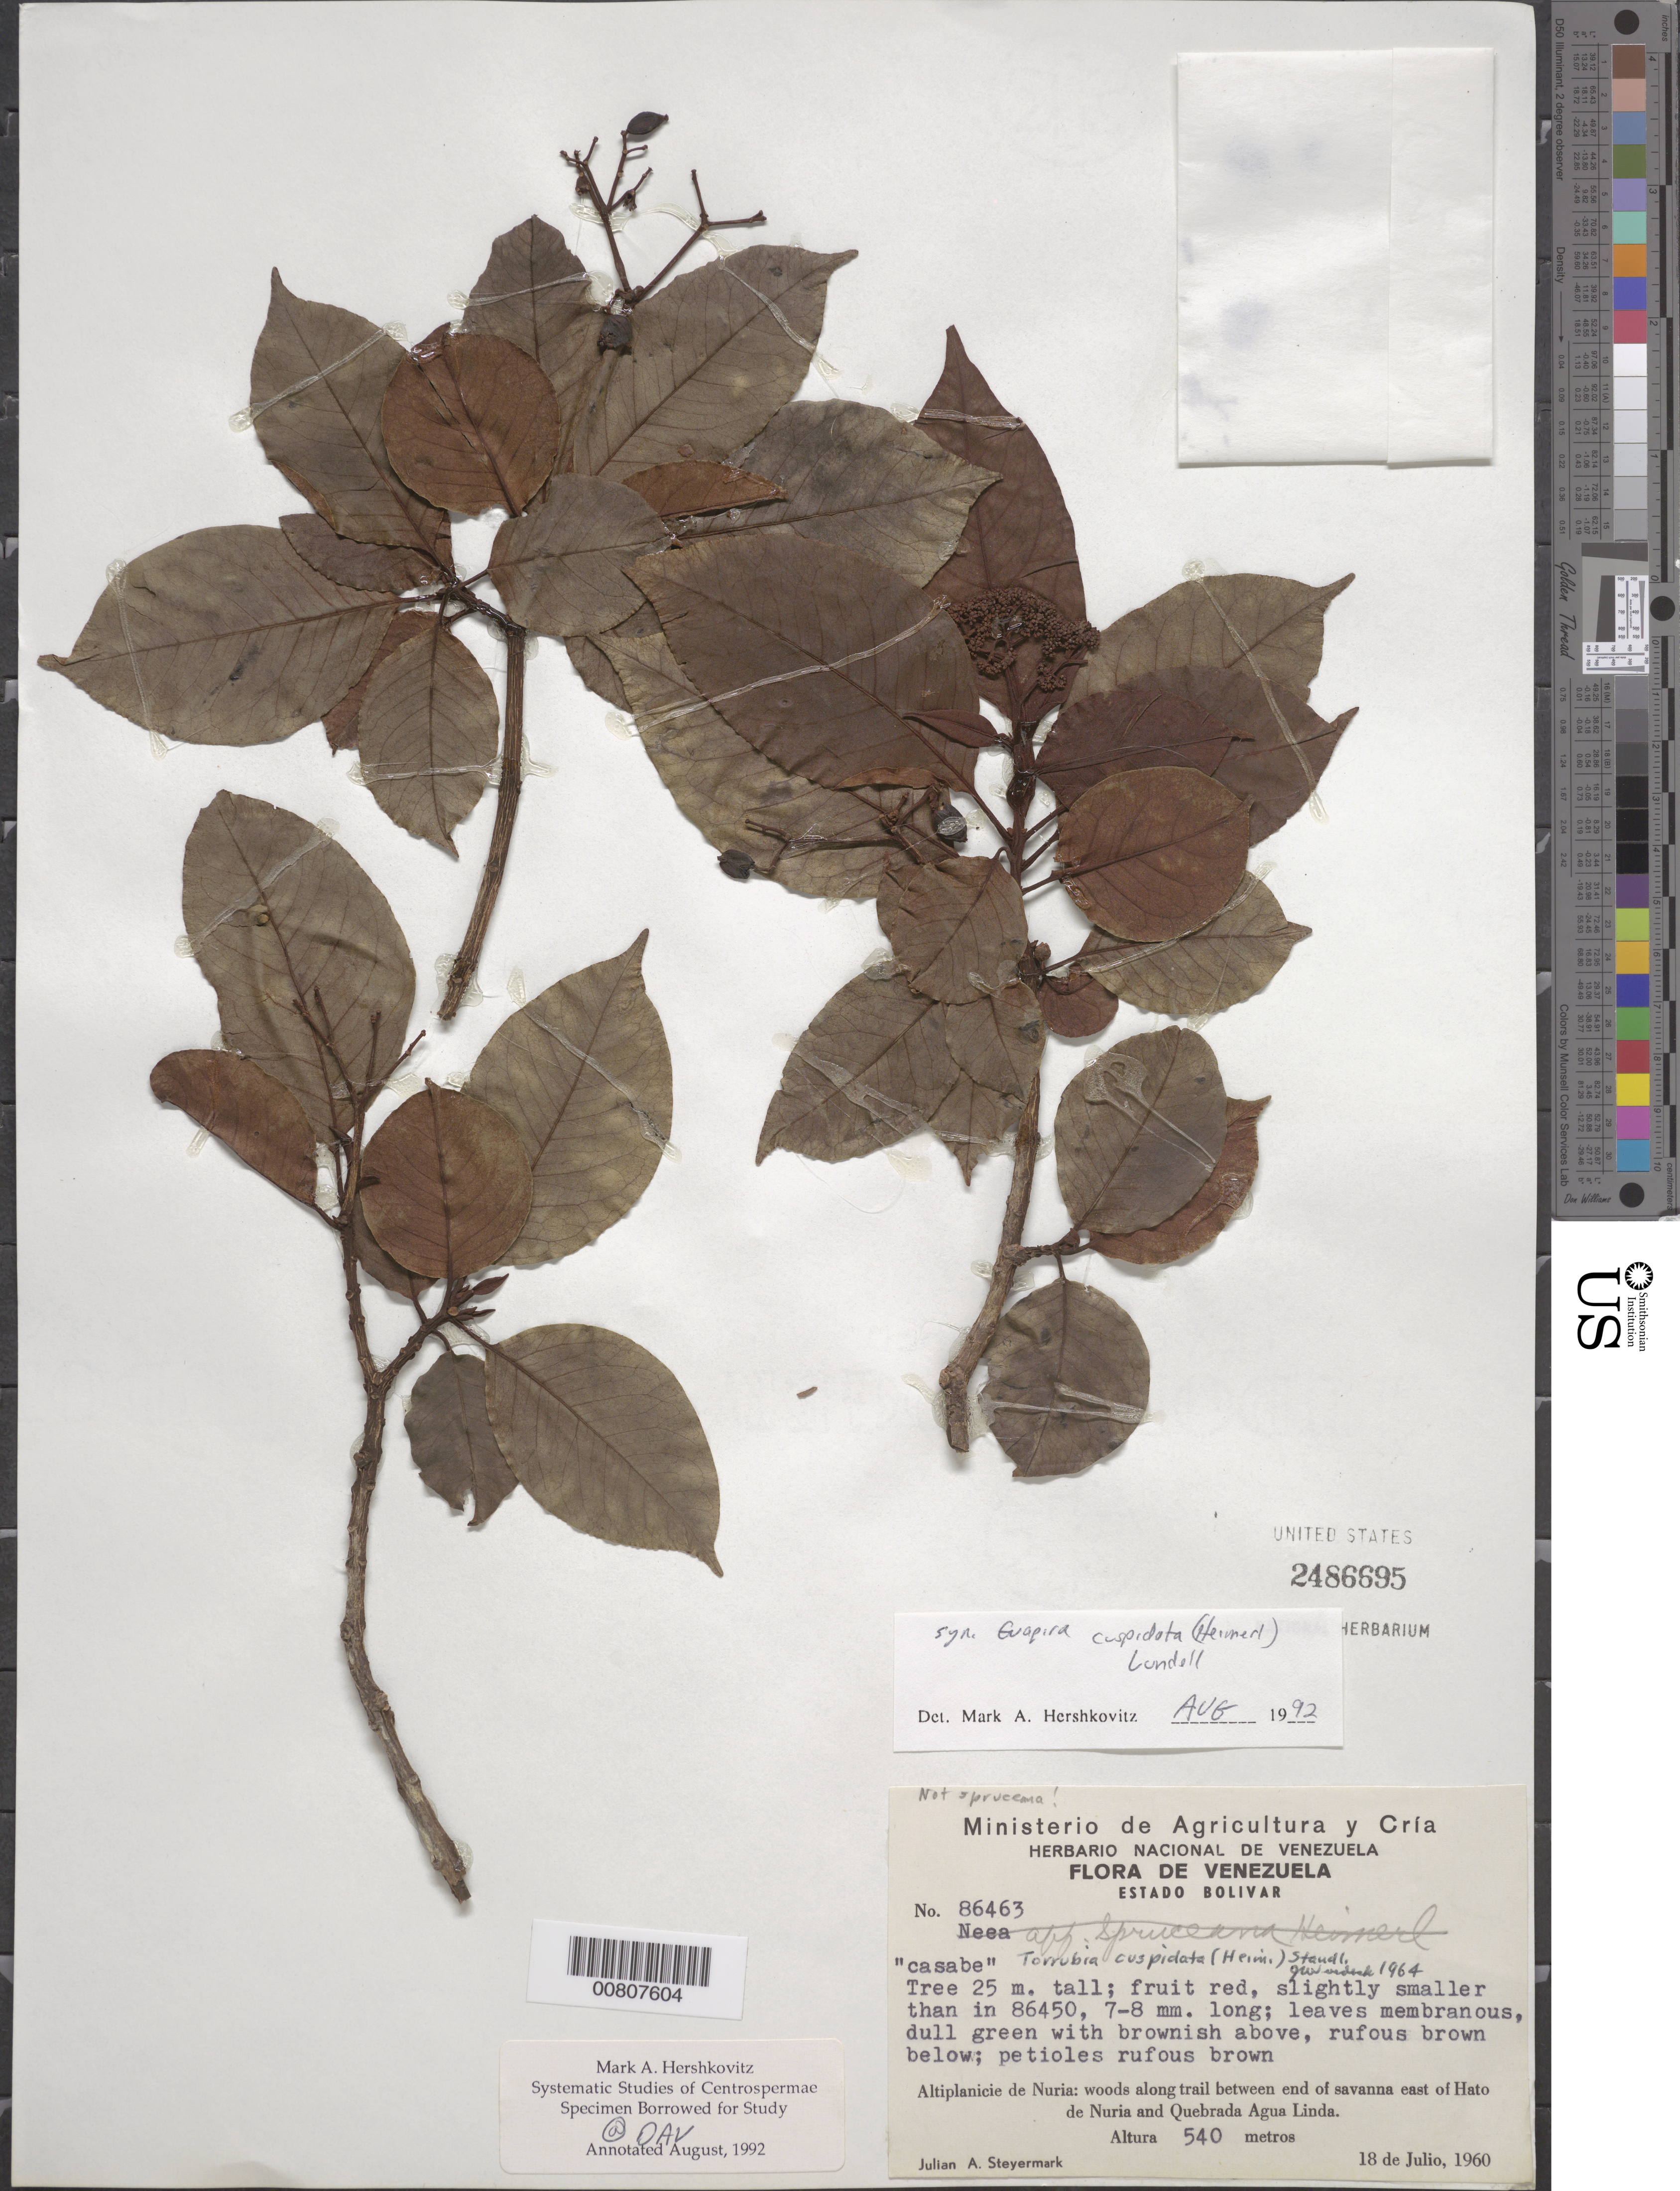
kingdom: Plantae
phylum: Tracheophyta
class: Magnoliopsida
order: Caryophyllales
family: Nyctaginaceae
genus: Guapira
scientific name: Guapira cuspidata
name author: (Heimerl) Lundell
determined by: Hershkovitz, M. A.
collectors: J. Steyermark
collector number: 86463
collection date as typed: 18-Jul-60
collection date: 1960-07-18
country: Venezuela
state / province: Bolívar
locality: Altiplanicie de Nuria, E of Hato de Nuria and quebrada Agua Linda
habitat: Woods along trail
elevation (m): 540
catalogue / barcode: US 2486695